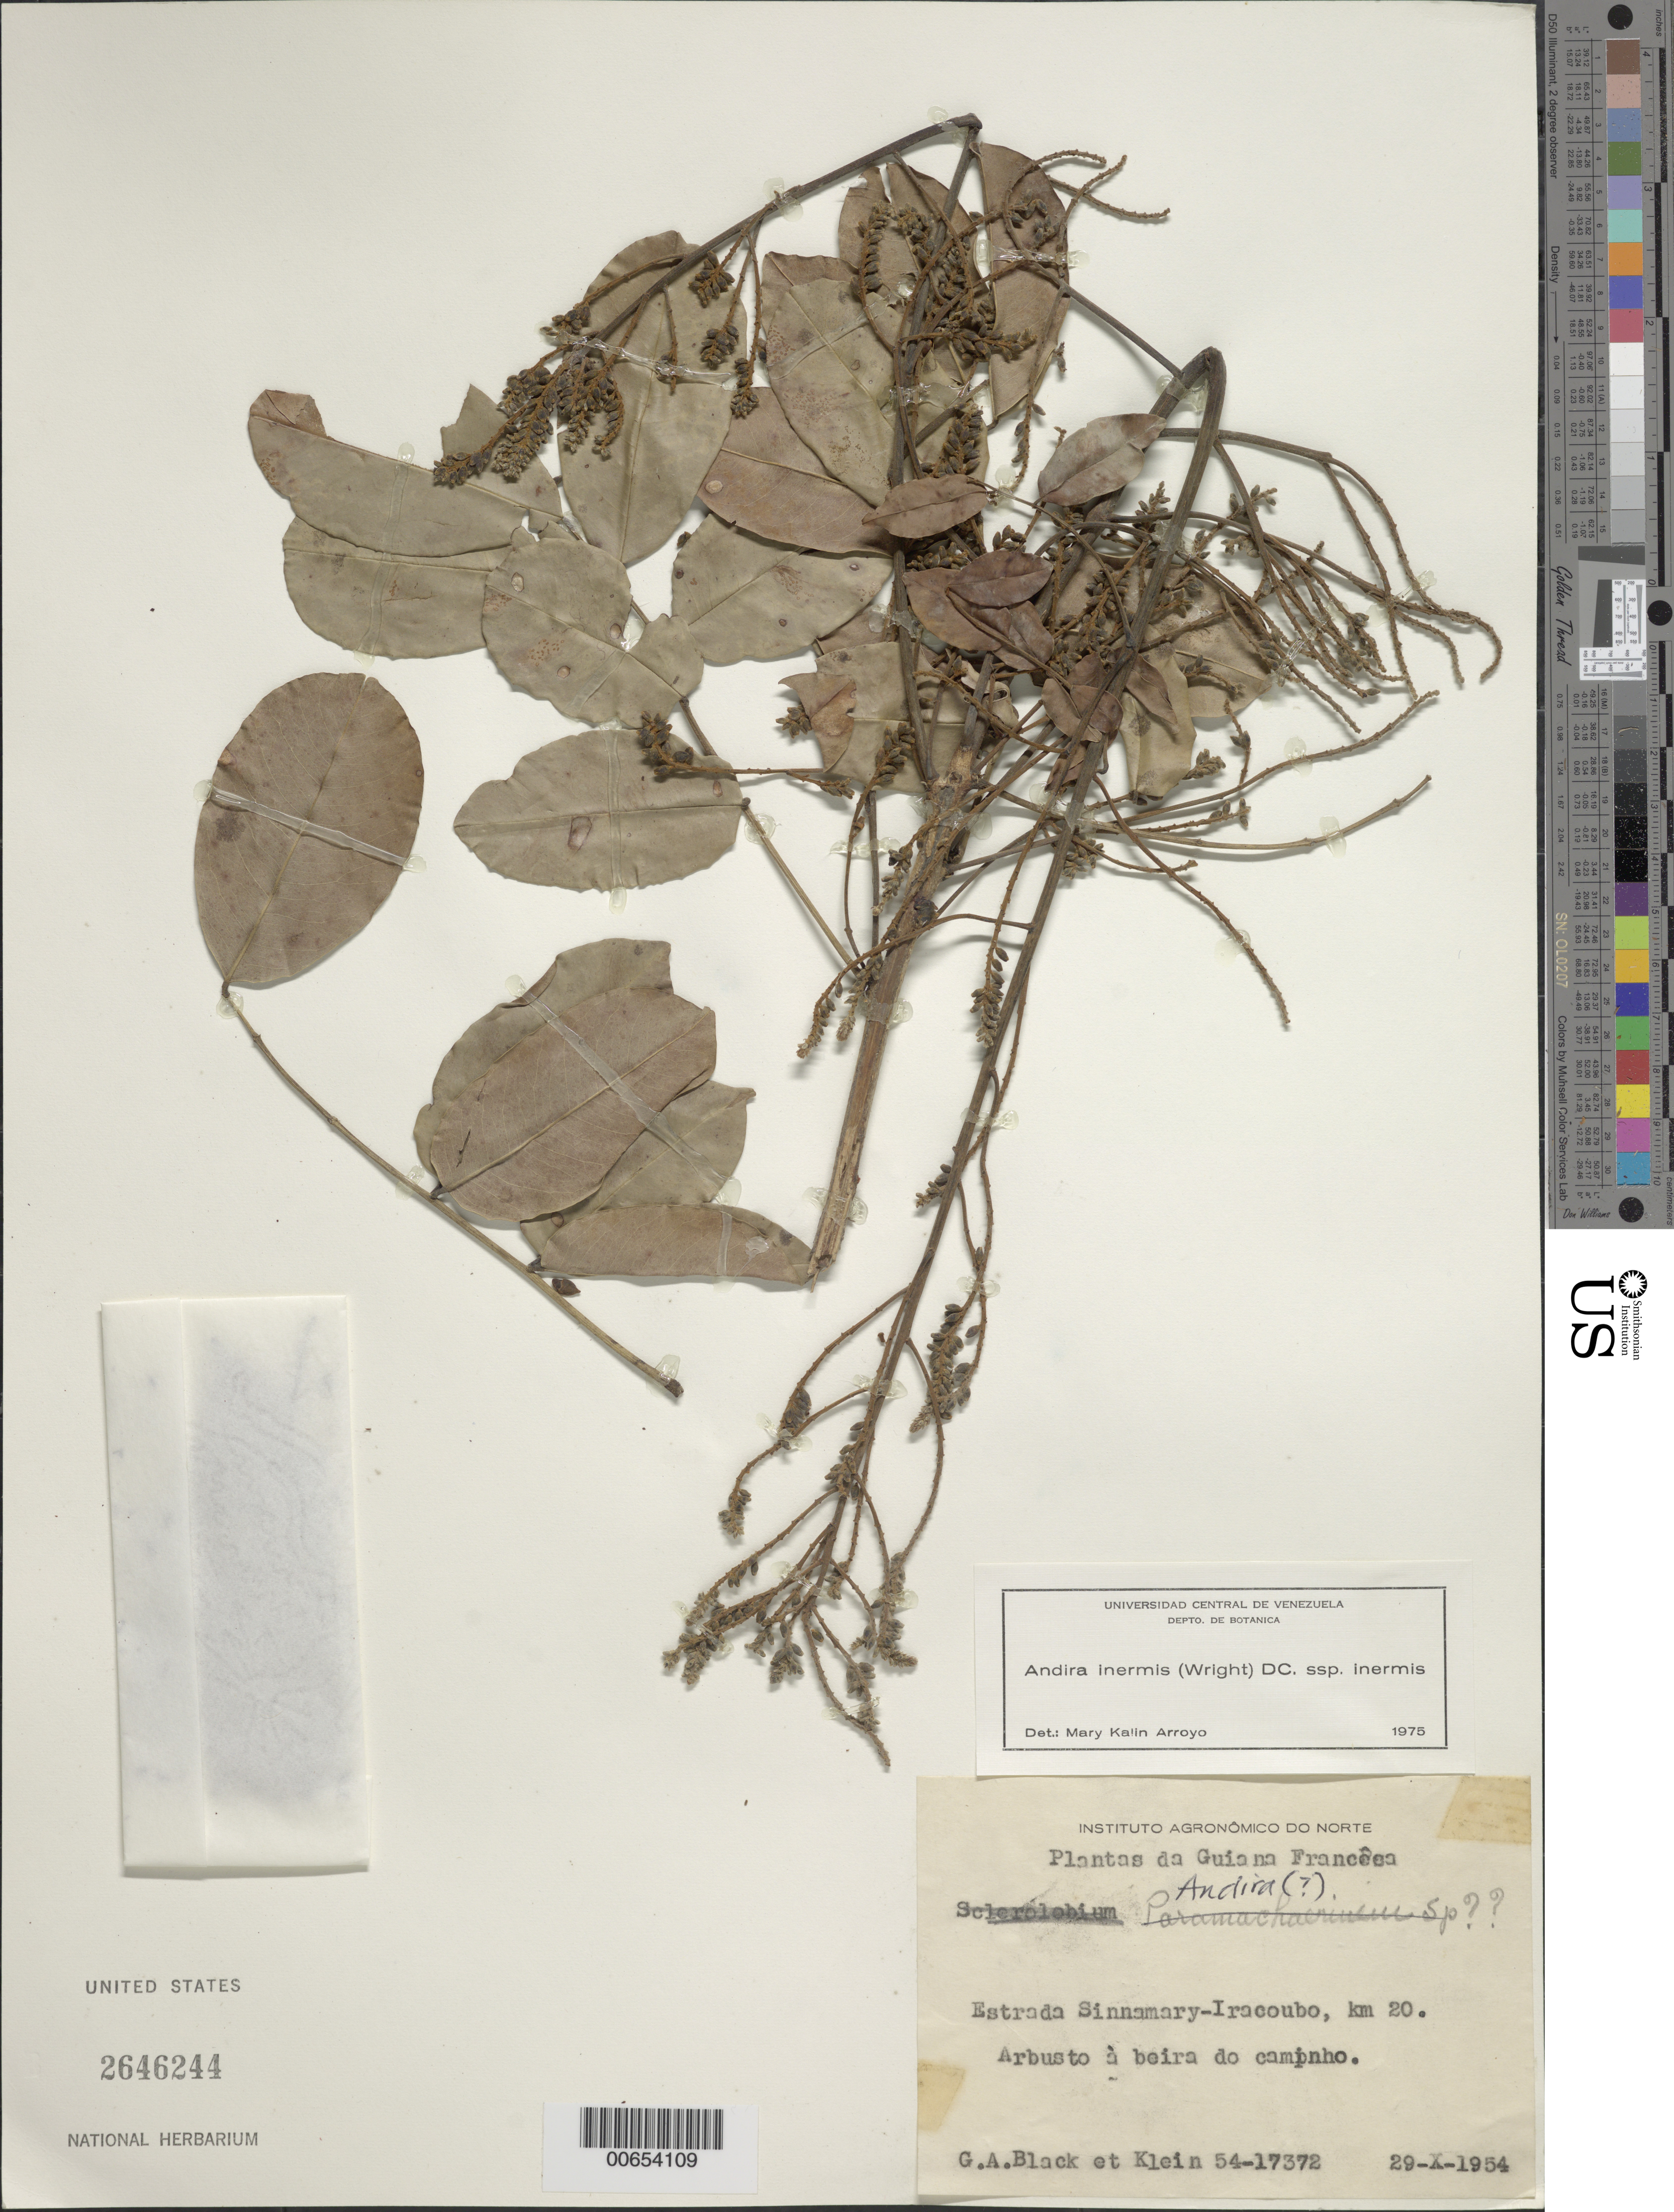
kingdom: Plantae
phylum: Tracheophyta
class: Magnoliopsida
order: Fabales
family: Fabaceae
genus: Andira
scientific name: Andira inermis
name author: (W. Wright) Kunth ex DC.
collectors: G. A. Black & Klein, --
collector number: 54 17372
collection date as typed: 29-Oct-54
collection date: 1954-10-29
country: French Guiana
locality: Sinnamary-Iracoubo, km 20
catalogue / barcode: US 2646244